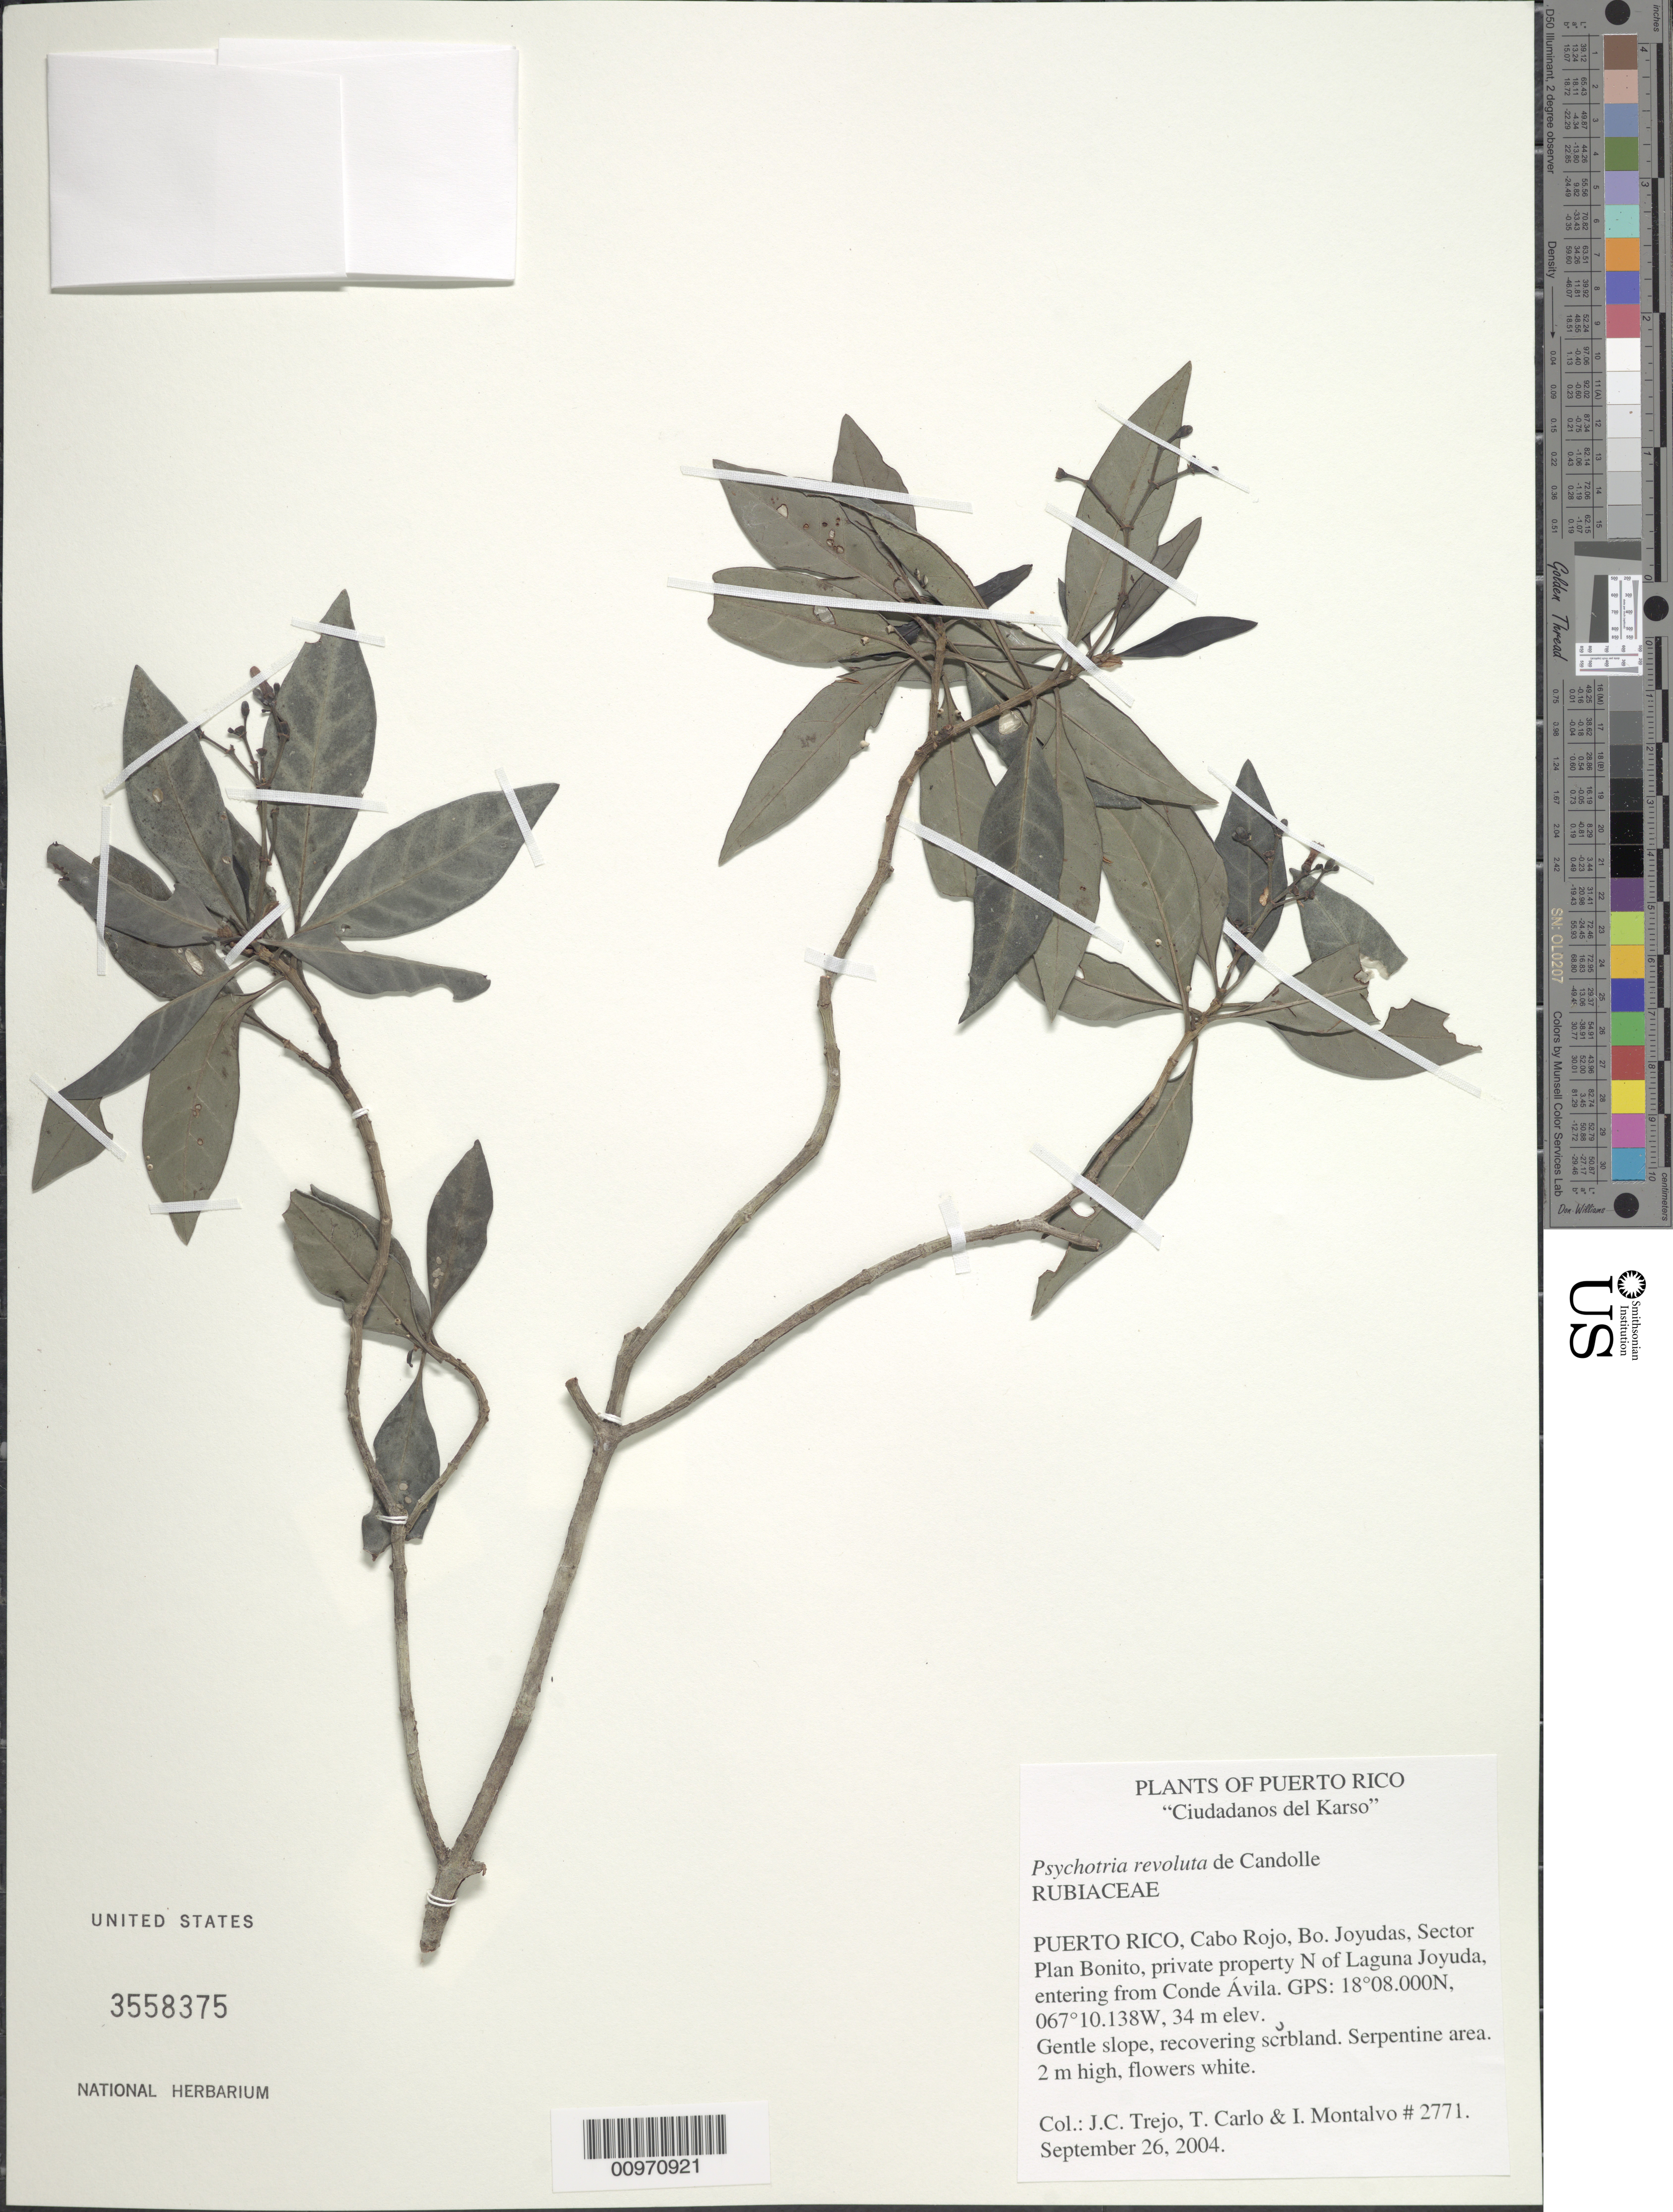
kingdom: Plantae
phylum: Tracheophyta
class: Magnoliopsida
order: Gentianales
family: Rubiaceae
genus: Psychotria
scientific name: Psychotria revoluta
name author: DC.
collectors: J. C. Trejo-Torres, T. Carlo & I. Montalvo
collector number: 2771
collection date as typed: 26 Sep 2004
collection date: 2004-09-26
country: Puerto Rico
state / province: Cabo Rojo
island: Puerto Rico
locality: Cabo Rojo, Bo. Joyudas, Sector Plan Bonito, private property N of Laguna Joyuda, entering from Conde Avila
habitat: Gentle slope, recovering scrubland. Serpentine area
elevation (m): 34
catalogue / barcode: US 3558375